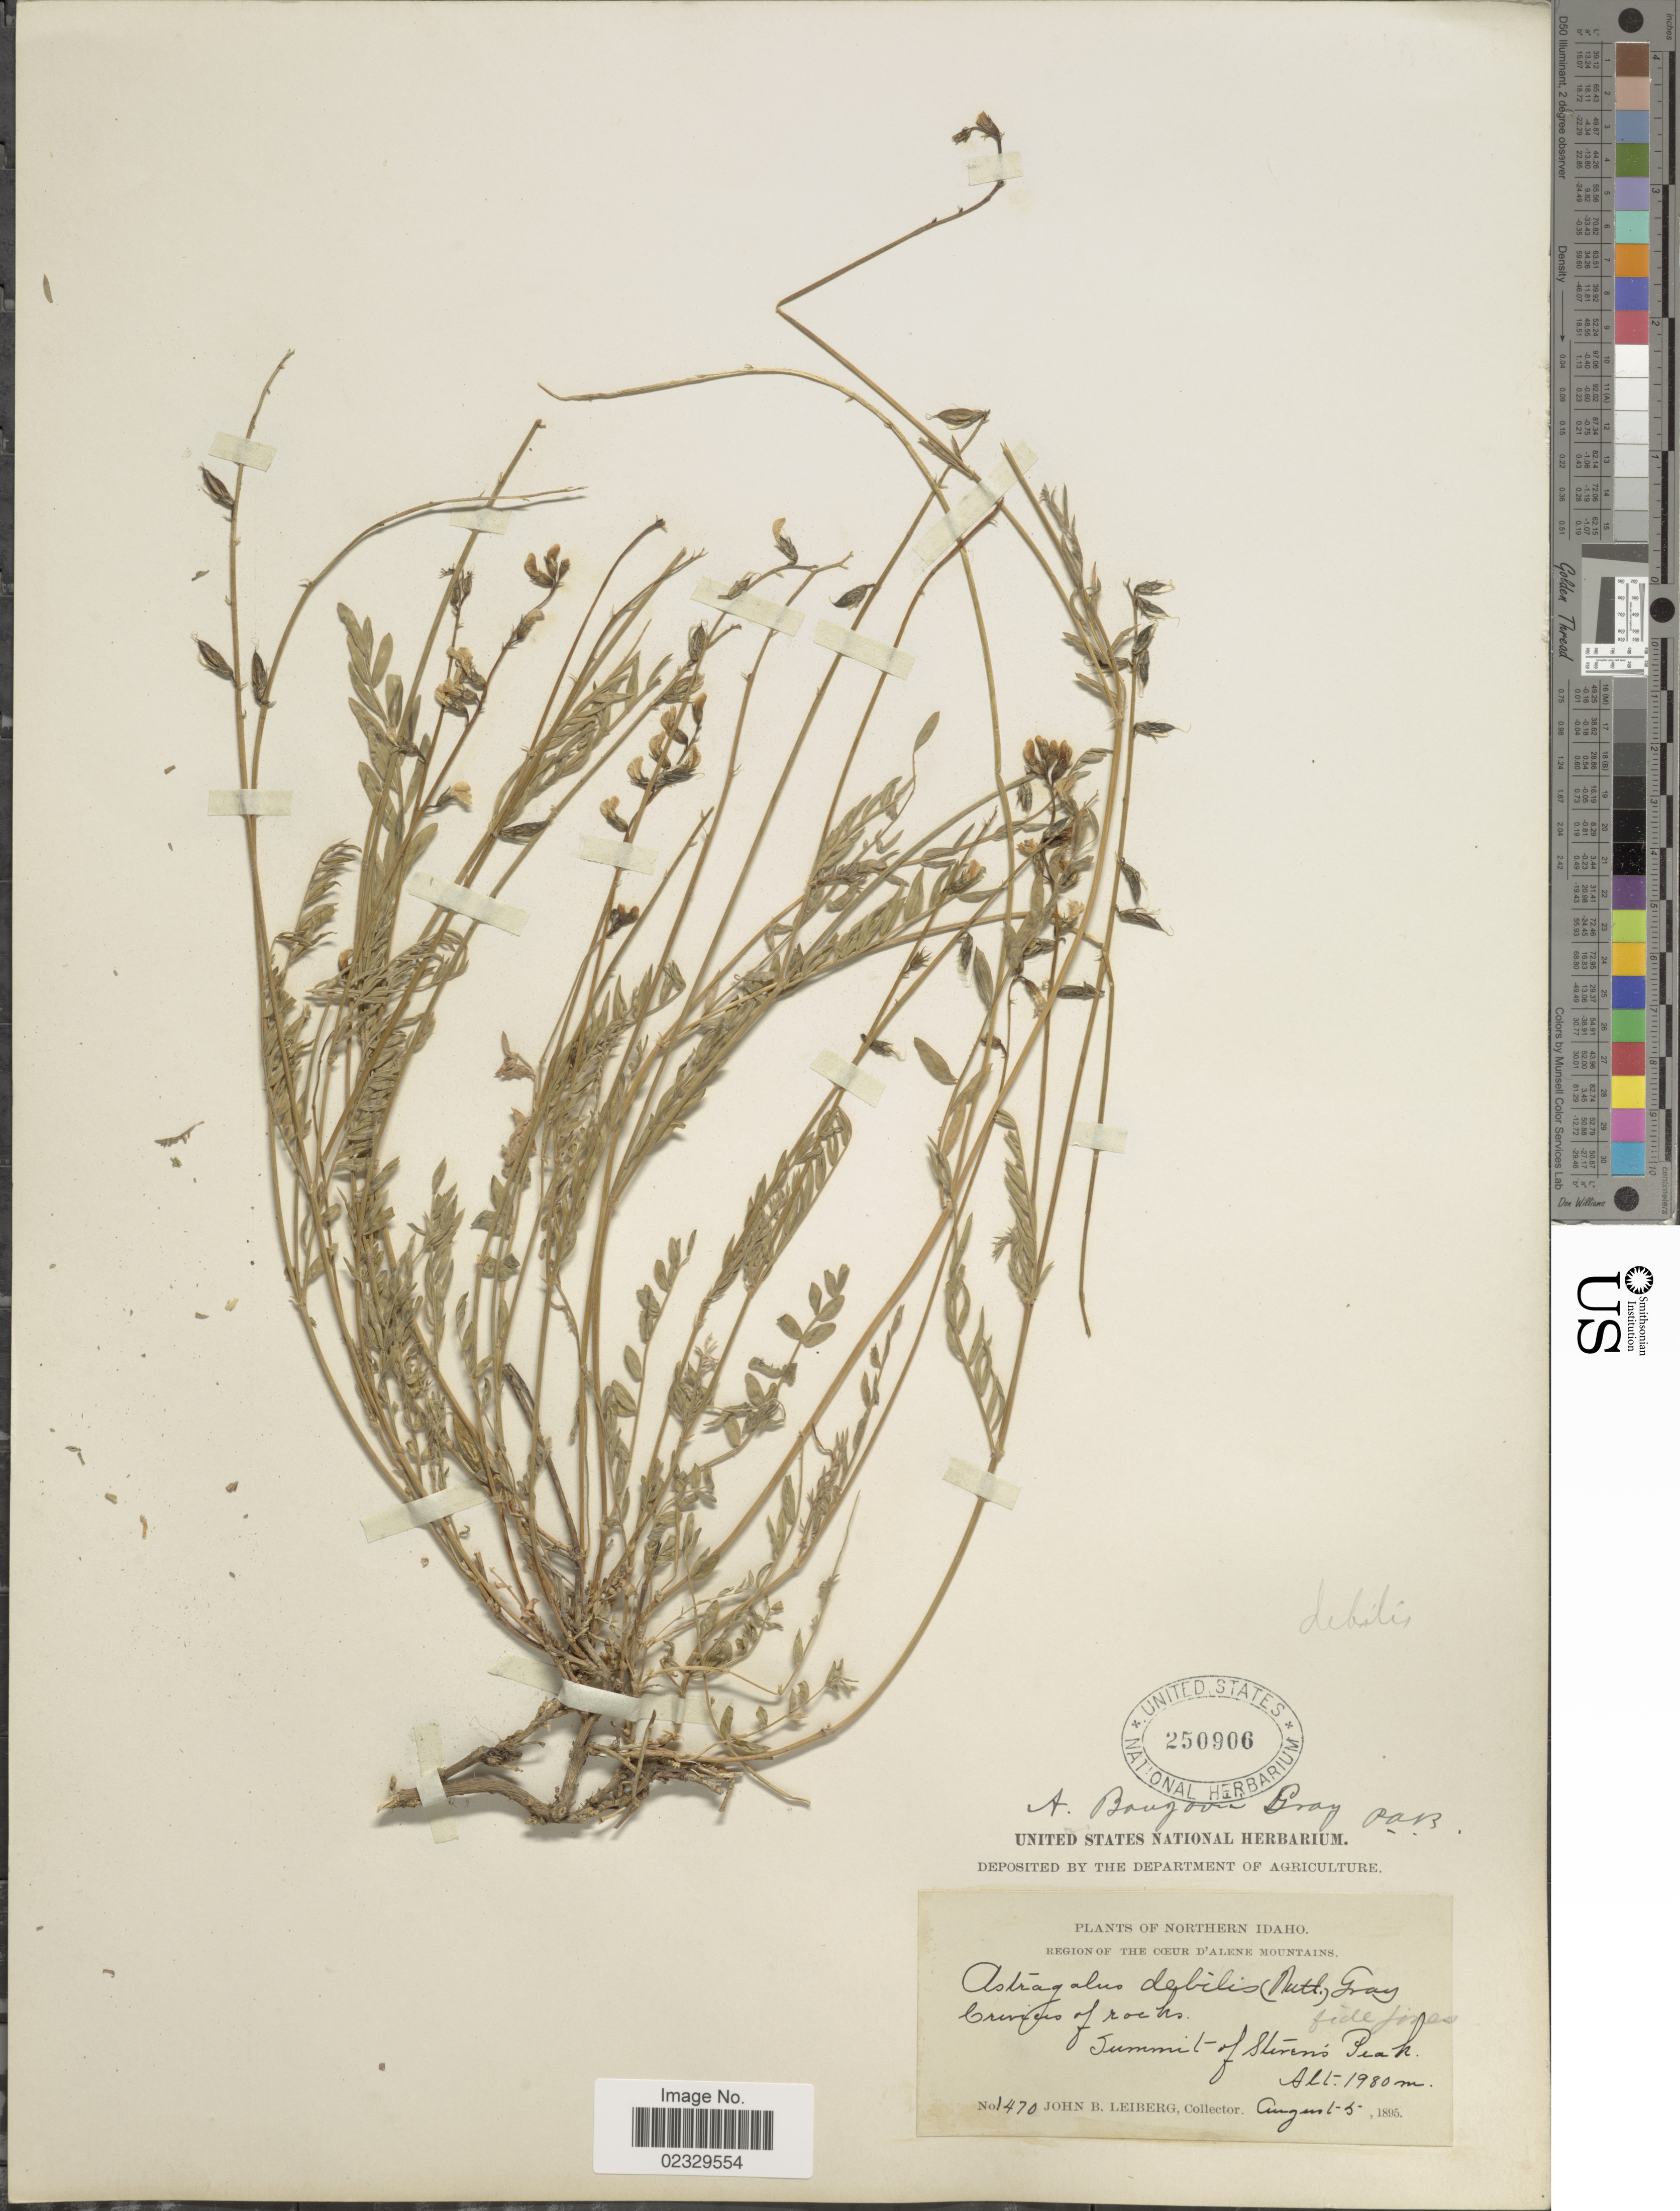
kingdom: Plantae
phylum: Tracheophyta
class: Magnoliopsida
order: Fabales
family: Fabaceae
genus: Astragalus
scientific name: Astragalus bourgovii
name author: A. Gray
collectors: J. Leiberg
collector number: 1470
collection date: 1895-08-01/1895-08-05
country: United States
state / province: Idaho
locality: Northern Idaho. Summit of Steven's Peak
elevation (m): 1980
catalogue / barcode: US 250906